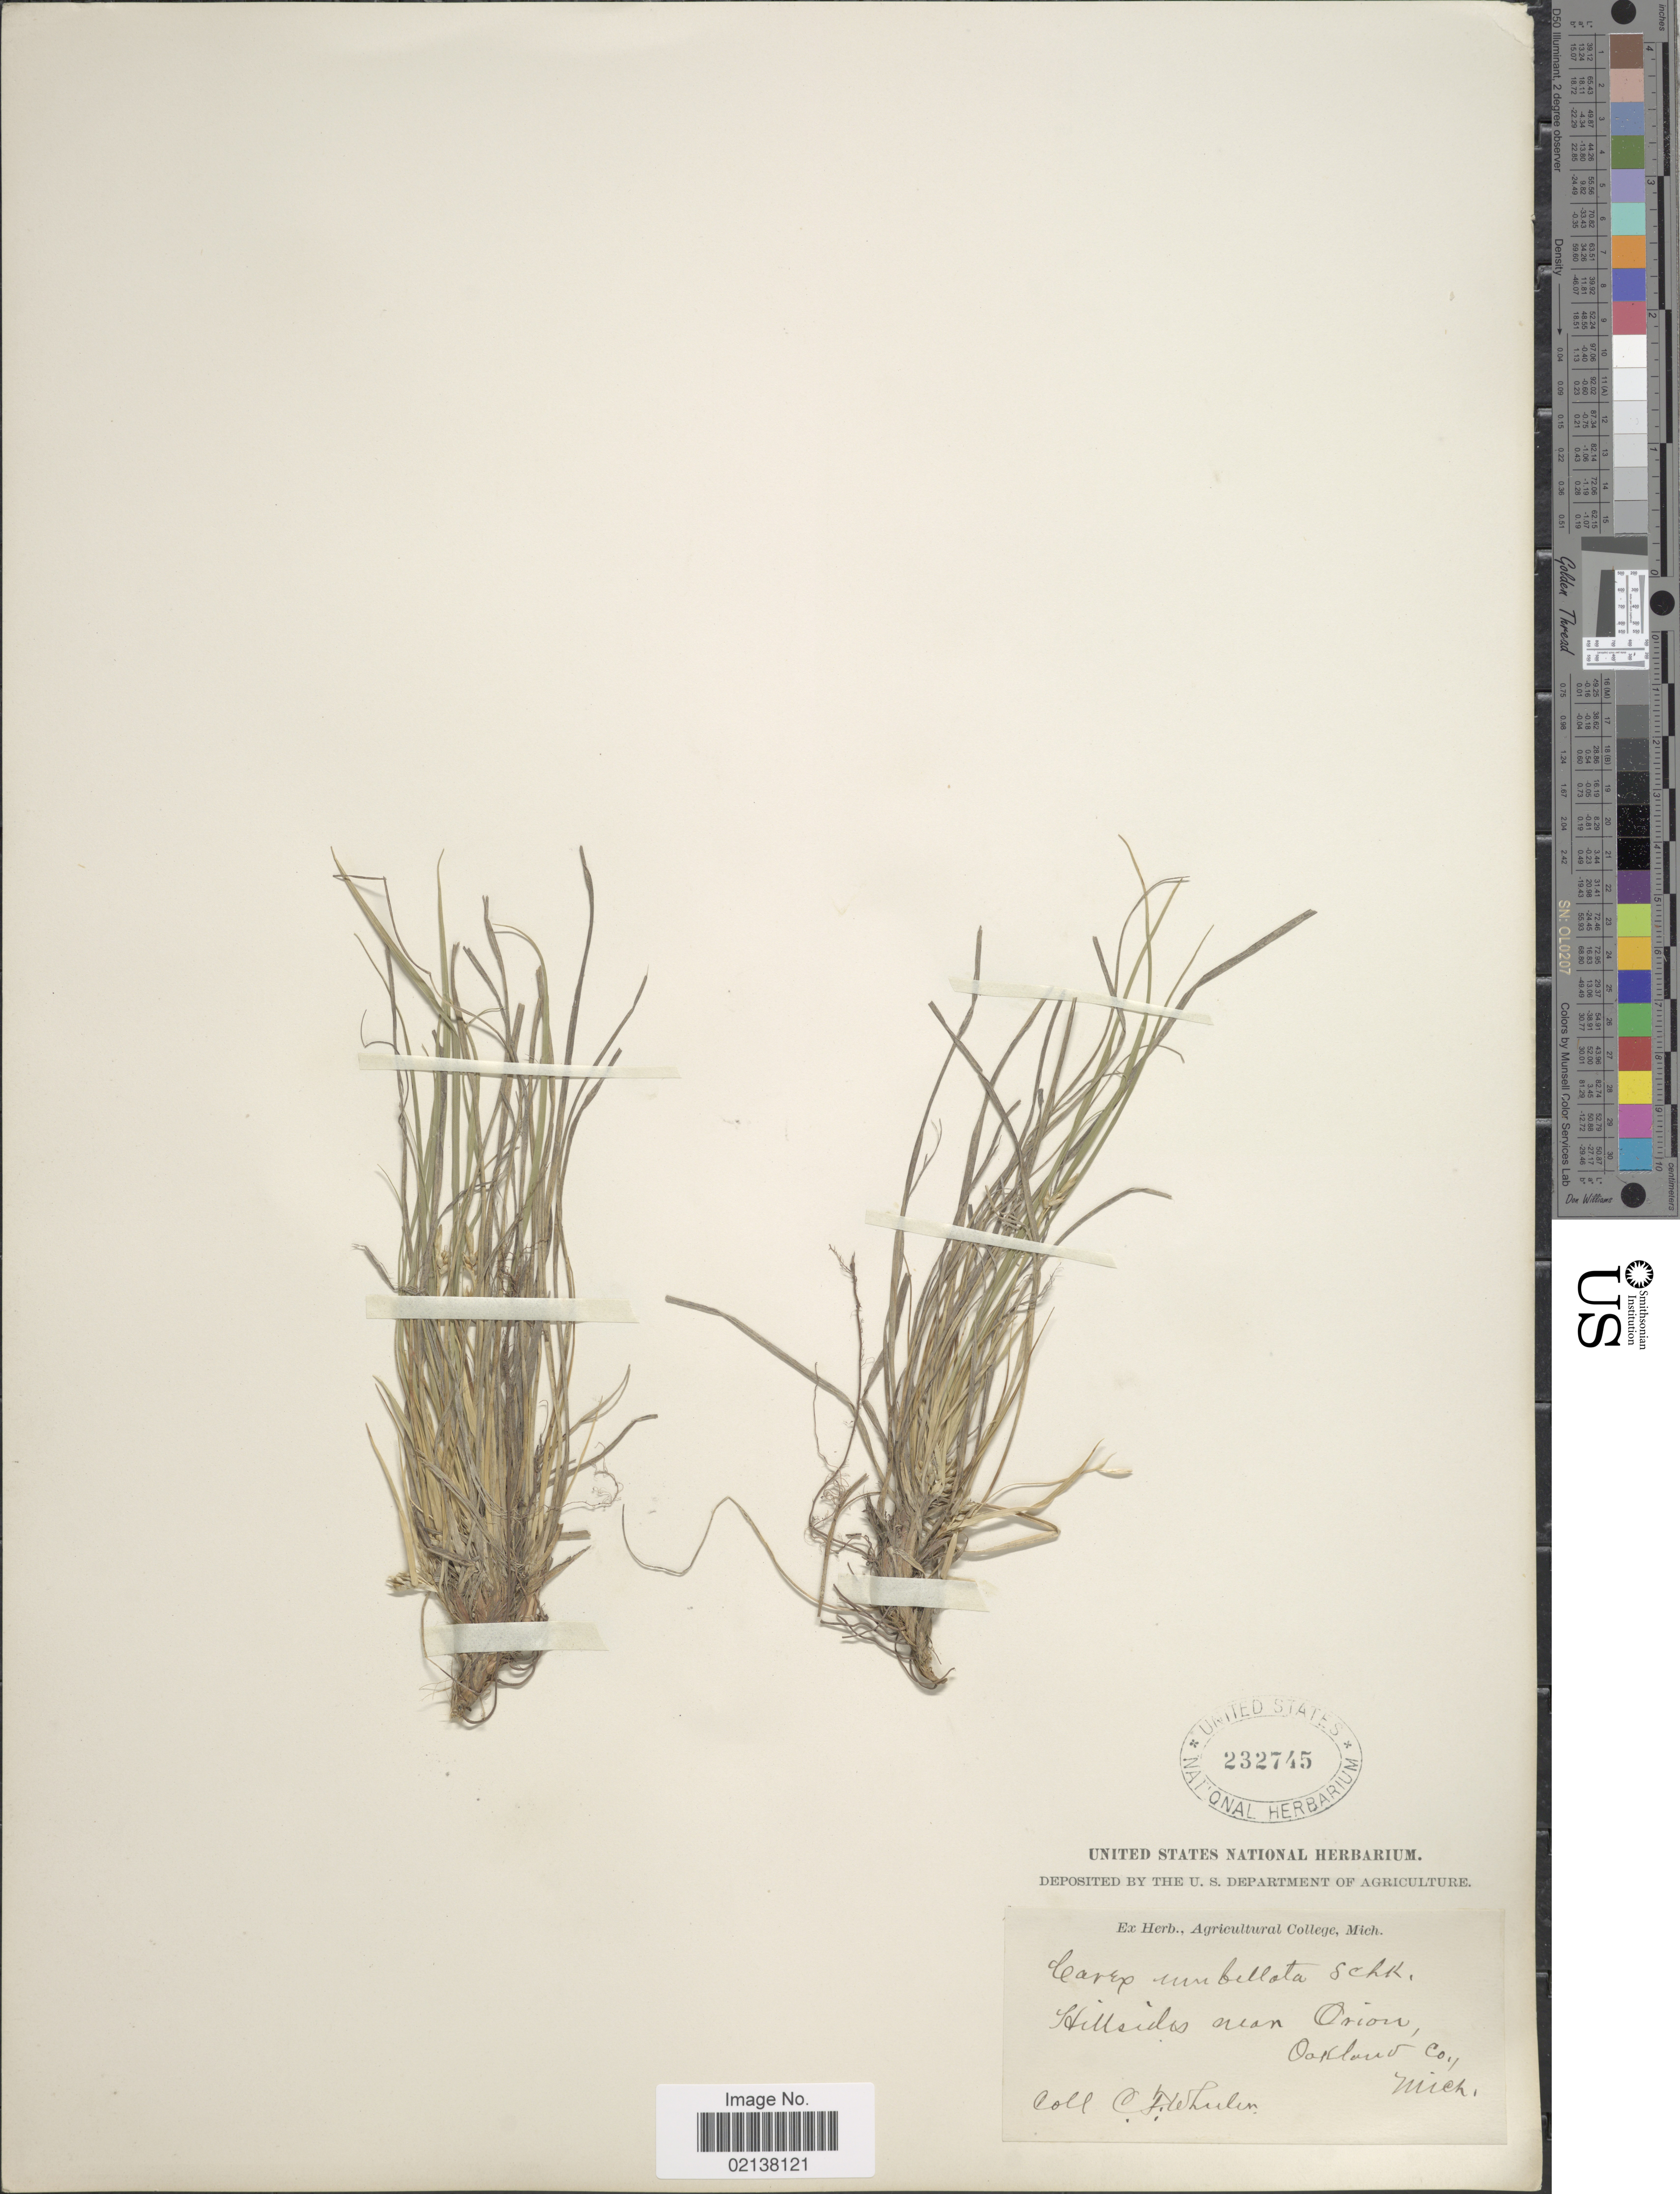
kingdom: Plantae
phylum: Tracheophyta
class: Liliopsida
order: Poales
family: Cyperaceae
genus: Carex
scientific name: Carex umbellata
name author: Schkuhr ex Willd.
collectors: C. Wheeler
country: United States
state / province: Michigan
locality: Hillsides near Orion, Oakland Co.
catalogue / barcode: US 232745